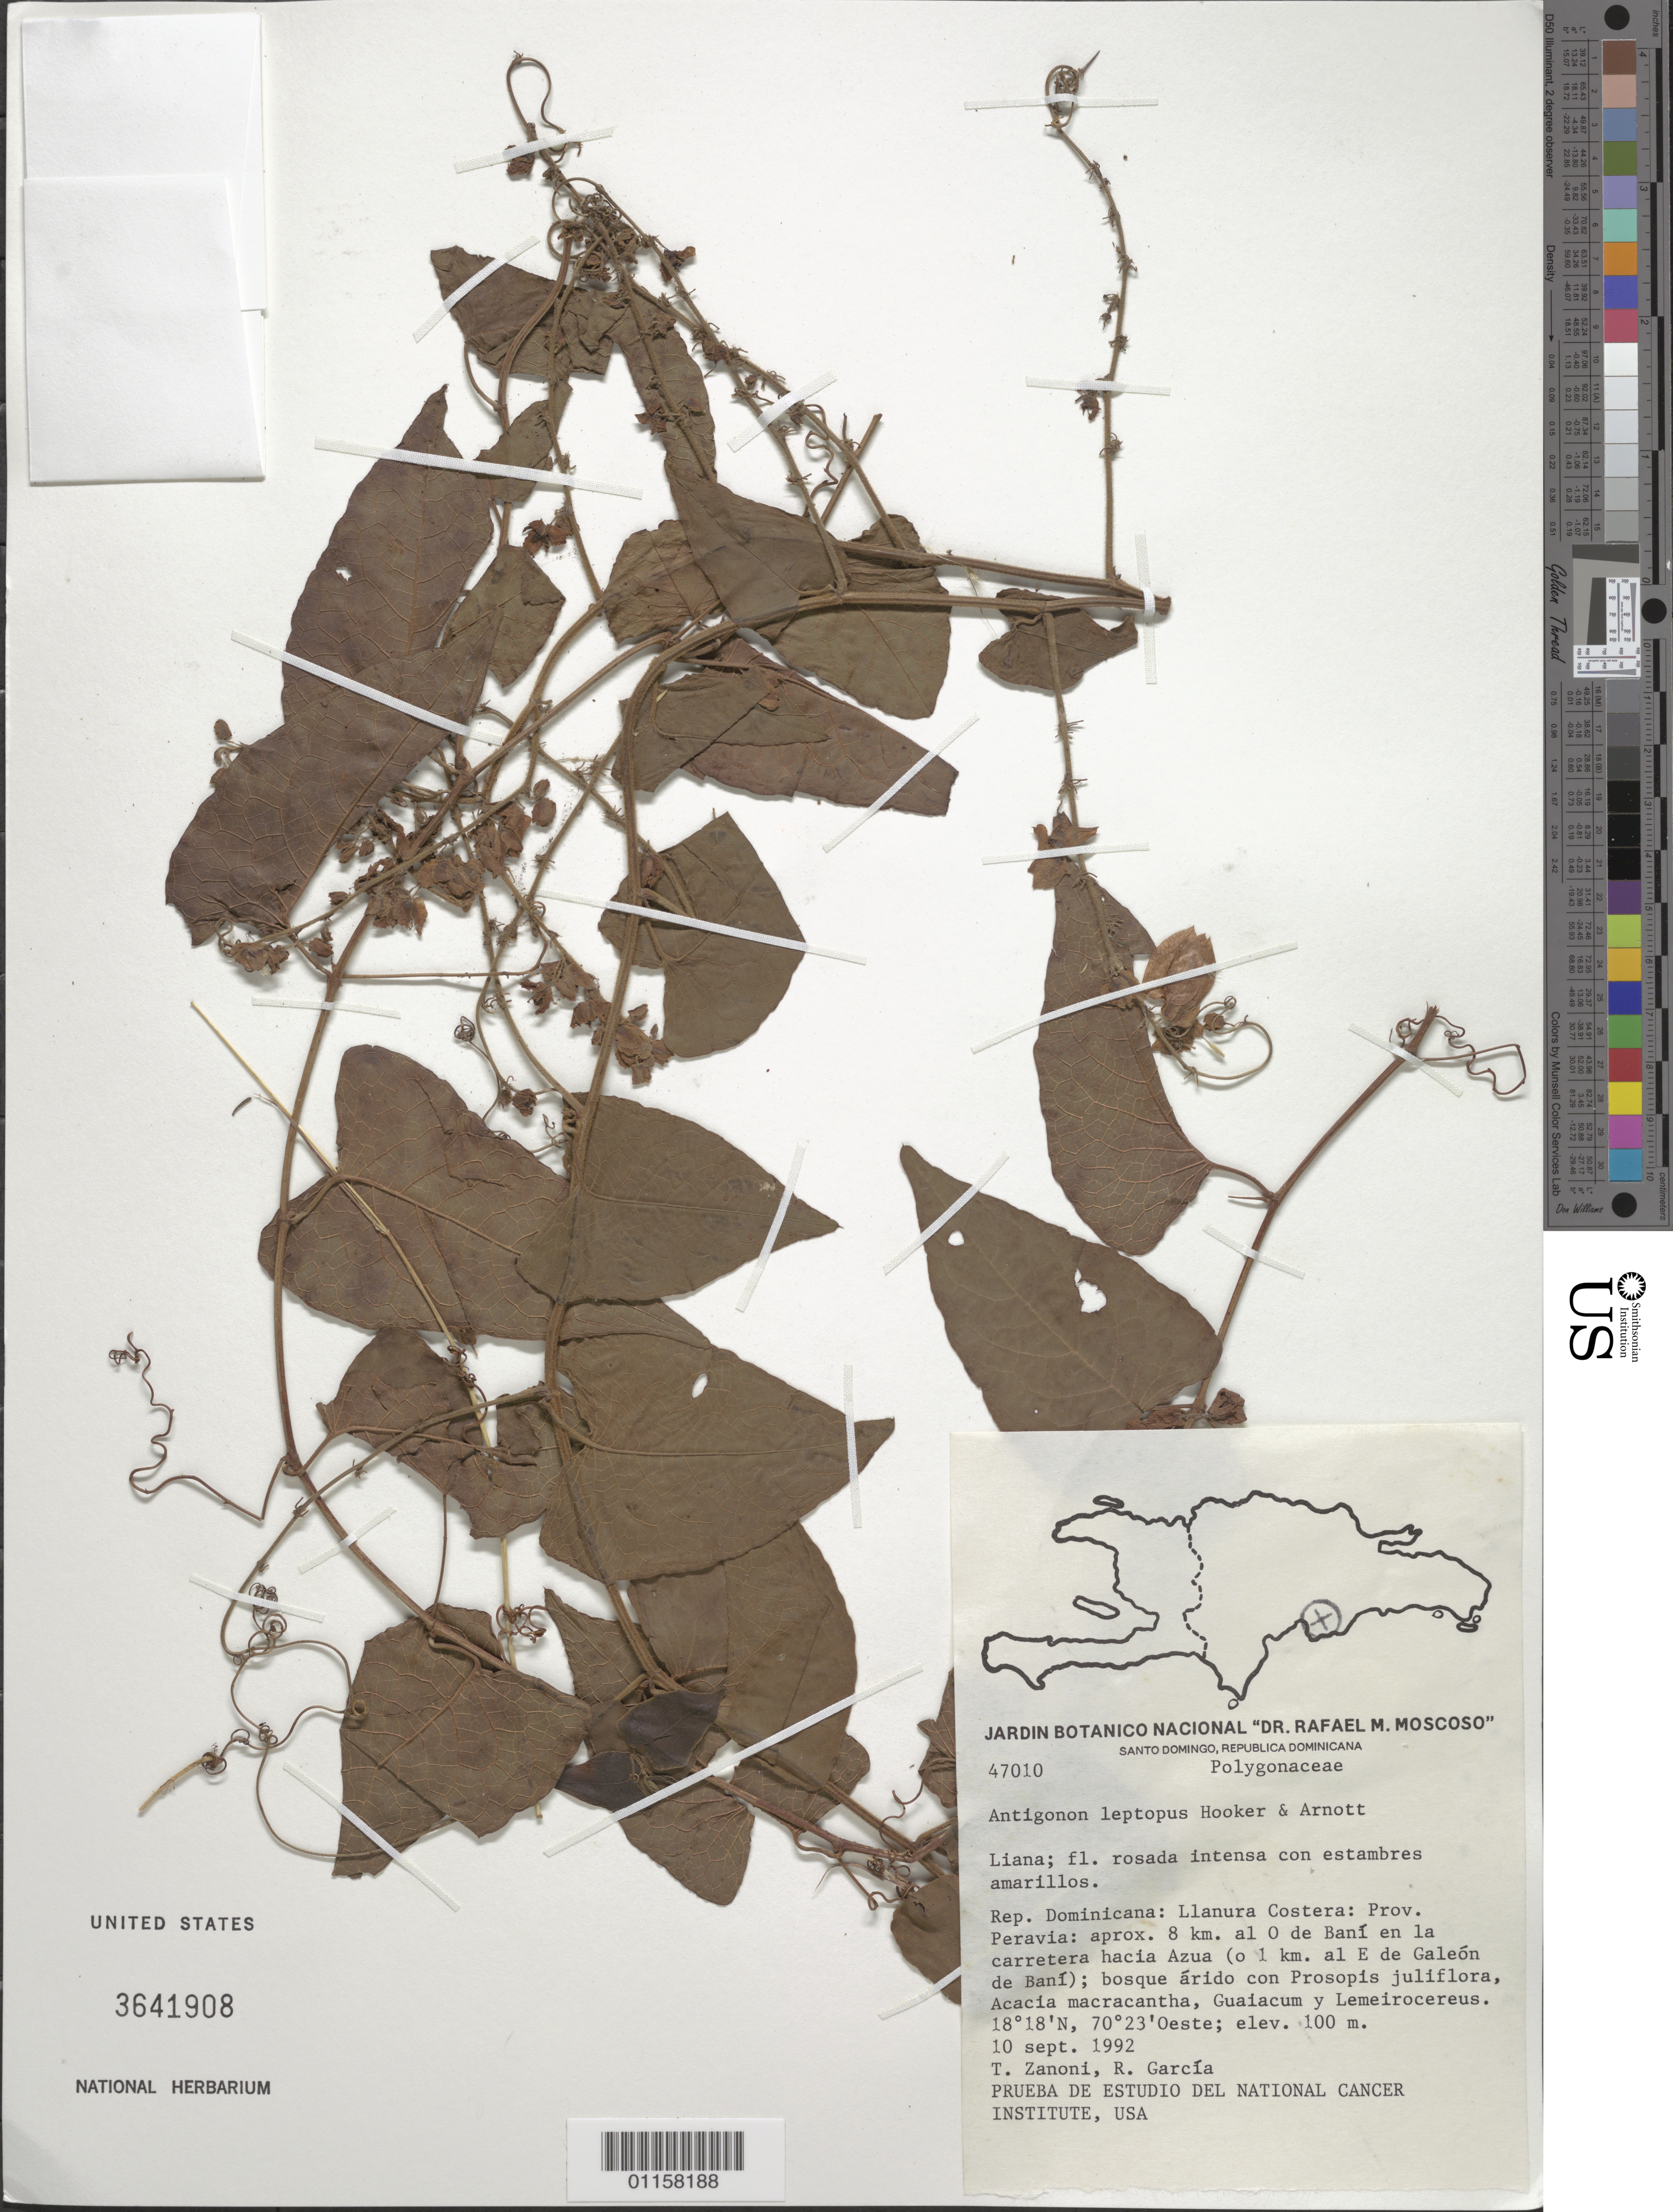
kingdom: Plantae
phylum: Tracheophyta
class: Magnoliopsida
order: Caryophyllales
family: Polygonaceae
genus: Antigonon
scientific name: Antigonon leptopus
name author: Hook. & Arn.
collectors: T. A. Zanoni & R. García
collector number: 47010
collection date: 1992-09-10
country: Dominican Republic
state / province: Peravia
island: Hispaniola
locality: Llanura Costera; 8 km al O de Baní en la carretera hacia Azua (o 1 km al E de Galeón de Baní).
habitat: Bosque árido con Acacia macracantha, Prosopis juliflora, Guaiacum y Lemeirocereus.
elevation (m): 100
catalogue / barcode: US 3641908